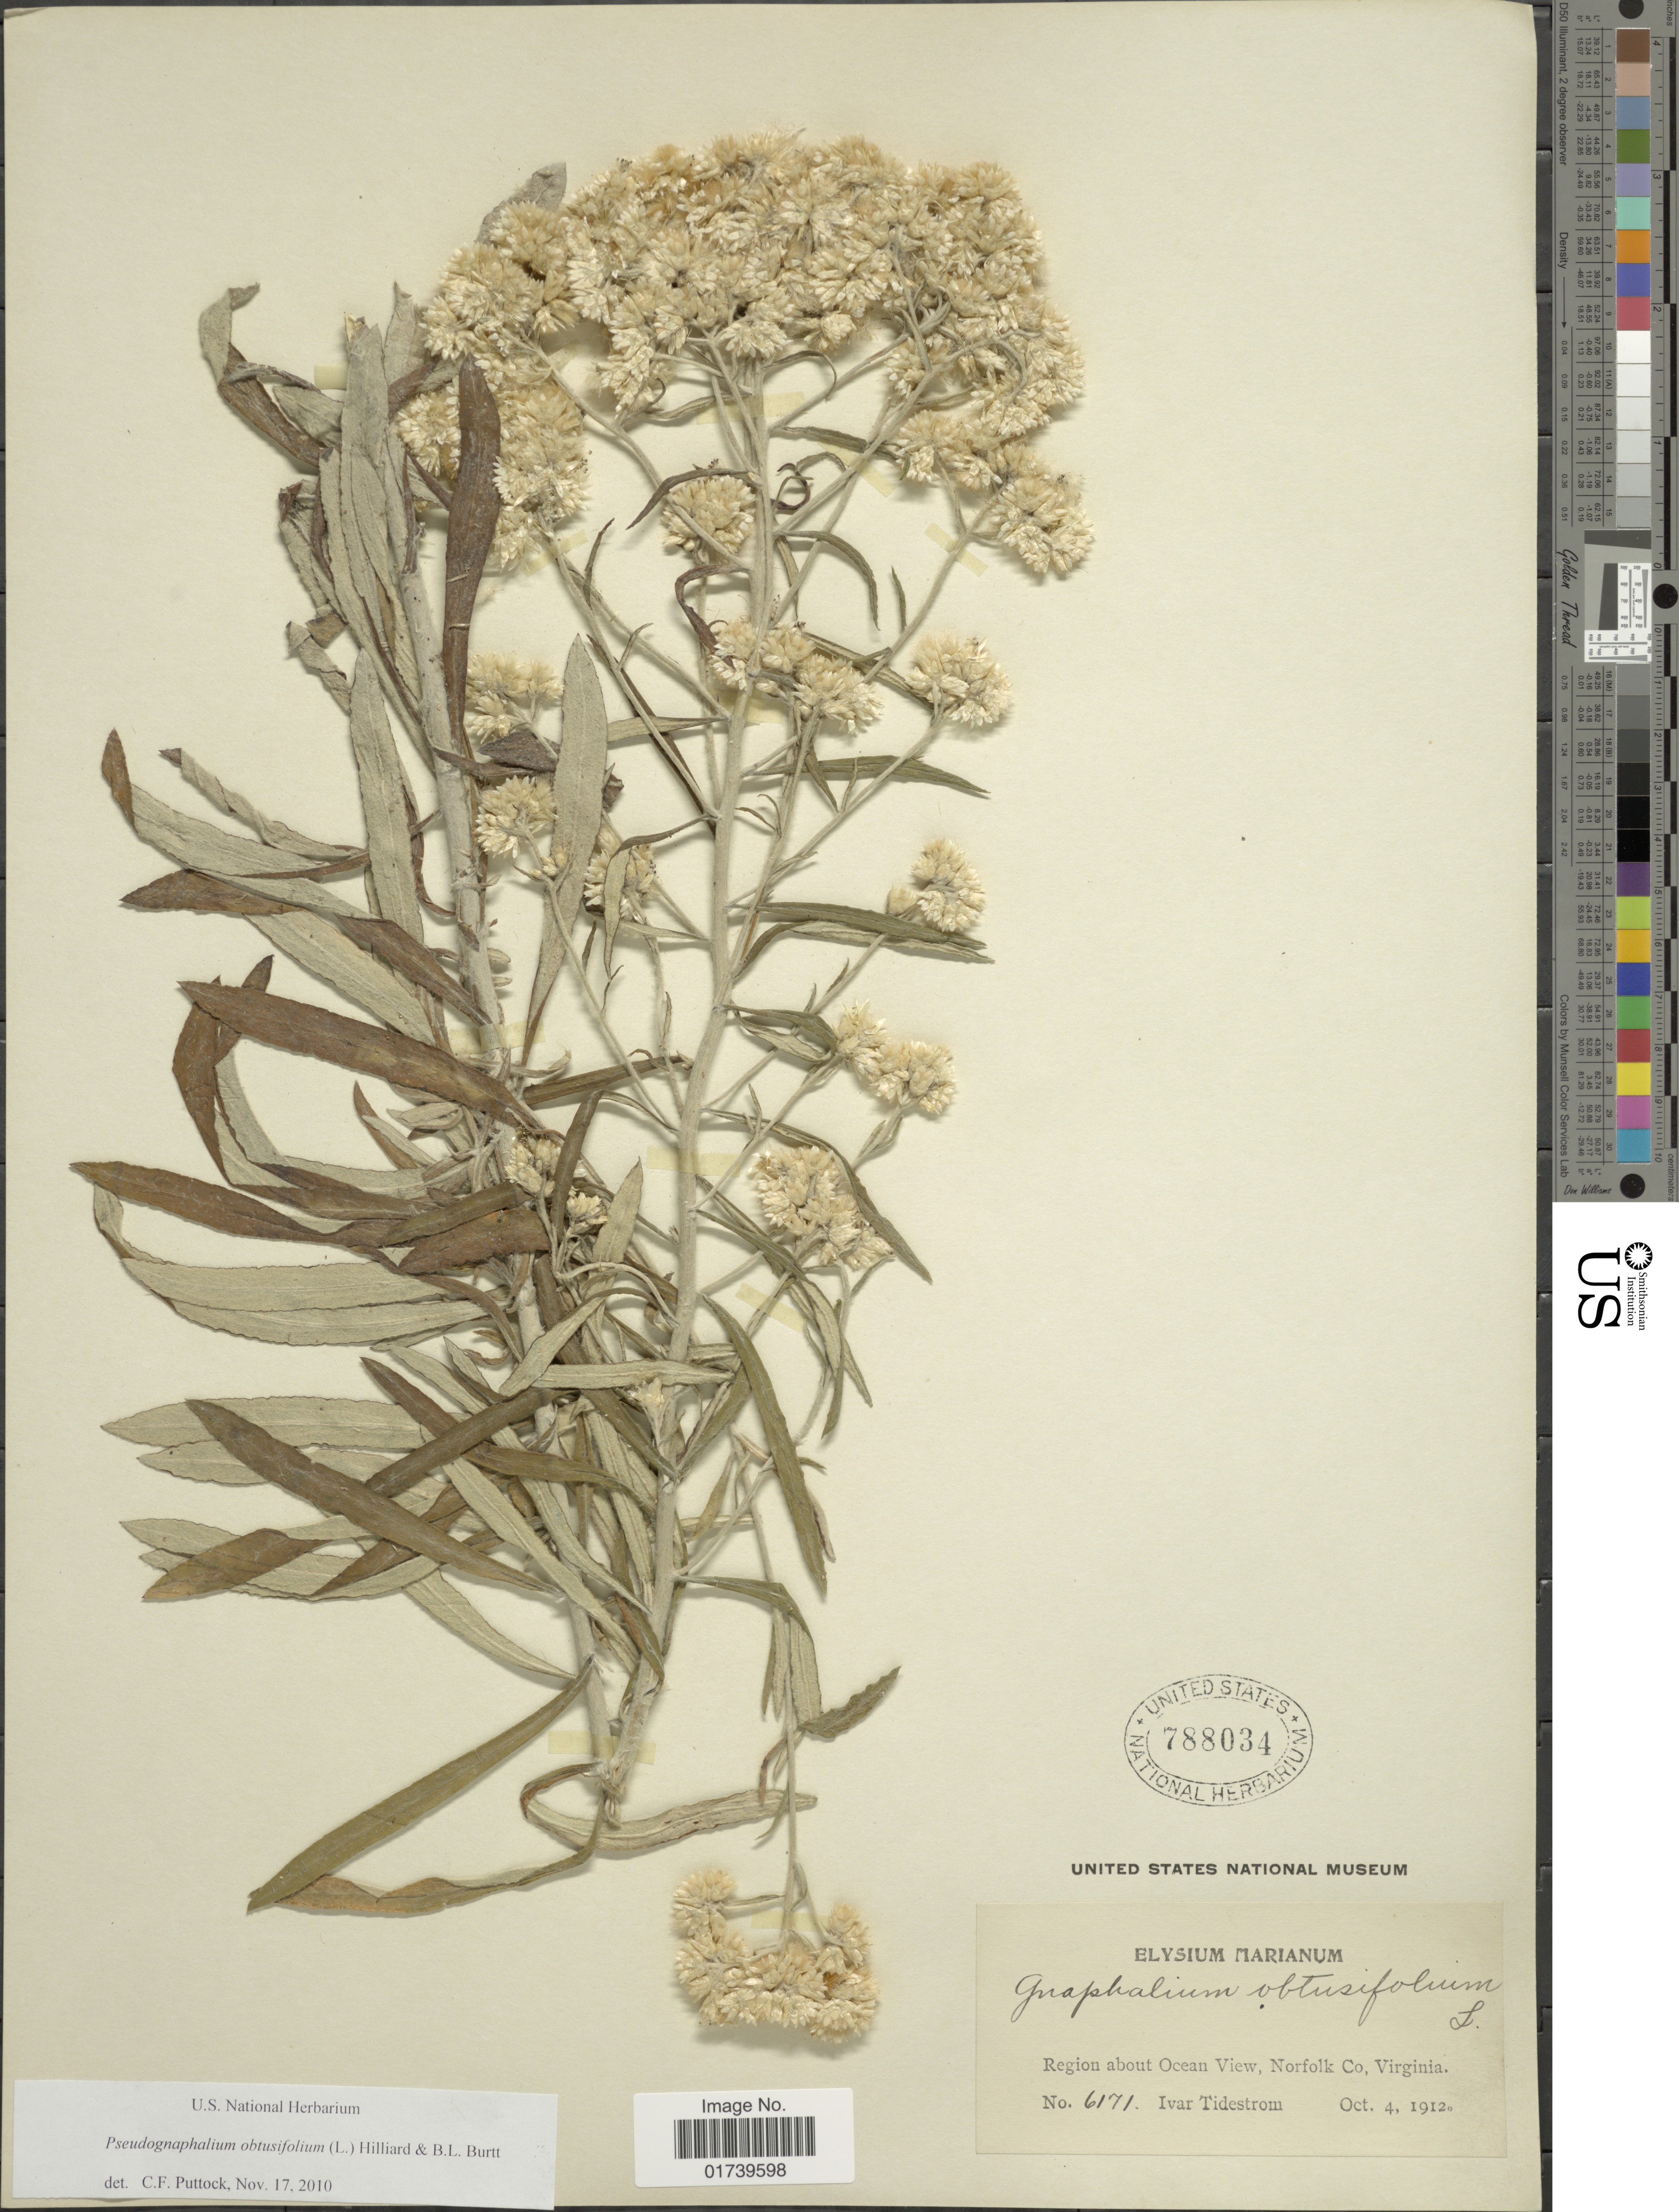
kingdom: Plantae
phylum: Tracheophyta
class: Magnoliopsida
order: Asterales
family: Asteraceae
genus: Pseudognaphalium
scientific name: Pseudognaphalium obtusifolium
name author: (L.) Hilliard & B.L. Burtt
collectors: I. F. Tidestrom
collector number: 6171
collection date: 1912-10-04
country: United States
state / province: Virginia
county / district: City of Norfolk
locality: Region about Ocean View, Norfolk Co, Virginia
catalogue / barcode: US 788034